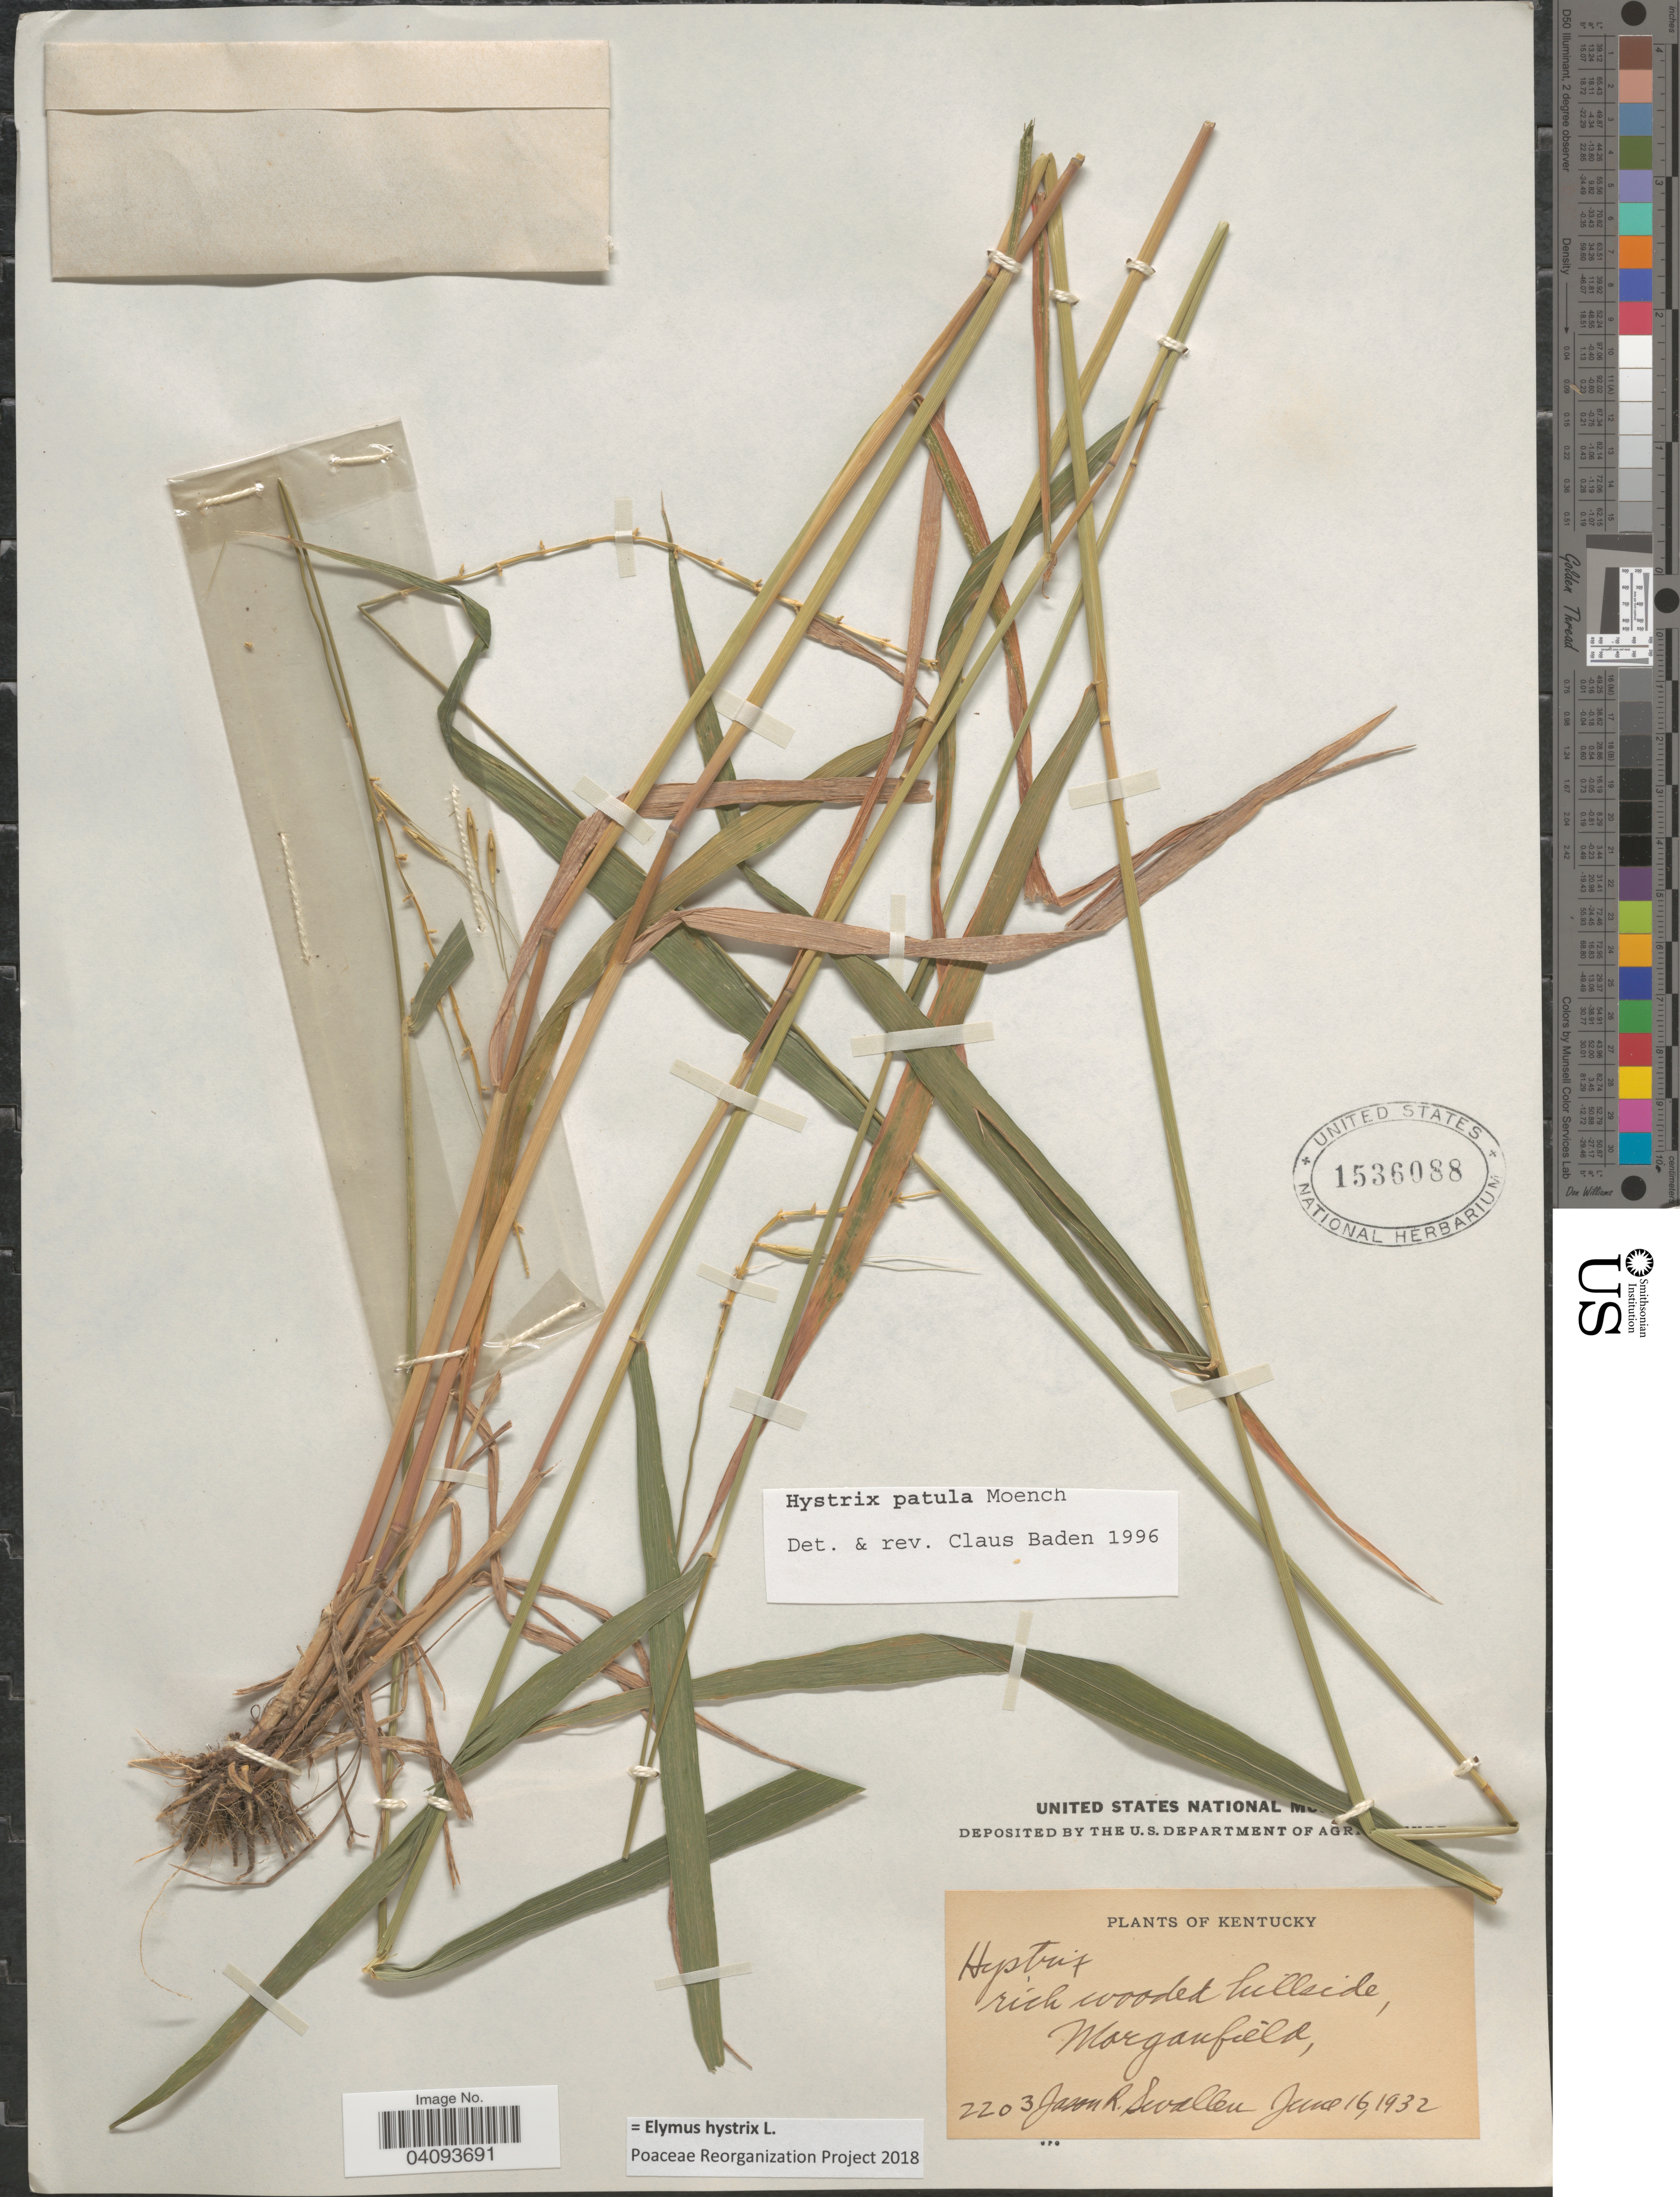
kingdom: Plantae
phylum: Tracheophyta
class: Liliopsida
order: Poales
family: Poaceae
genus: Elymus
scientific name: Elymus hystrix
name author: L.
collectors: J. R. Swallen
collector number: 2203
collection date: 1932-06-16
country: United States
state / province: Kentucky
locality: Morganfield.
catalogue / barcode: US 1536088